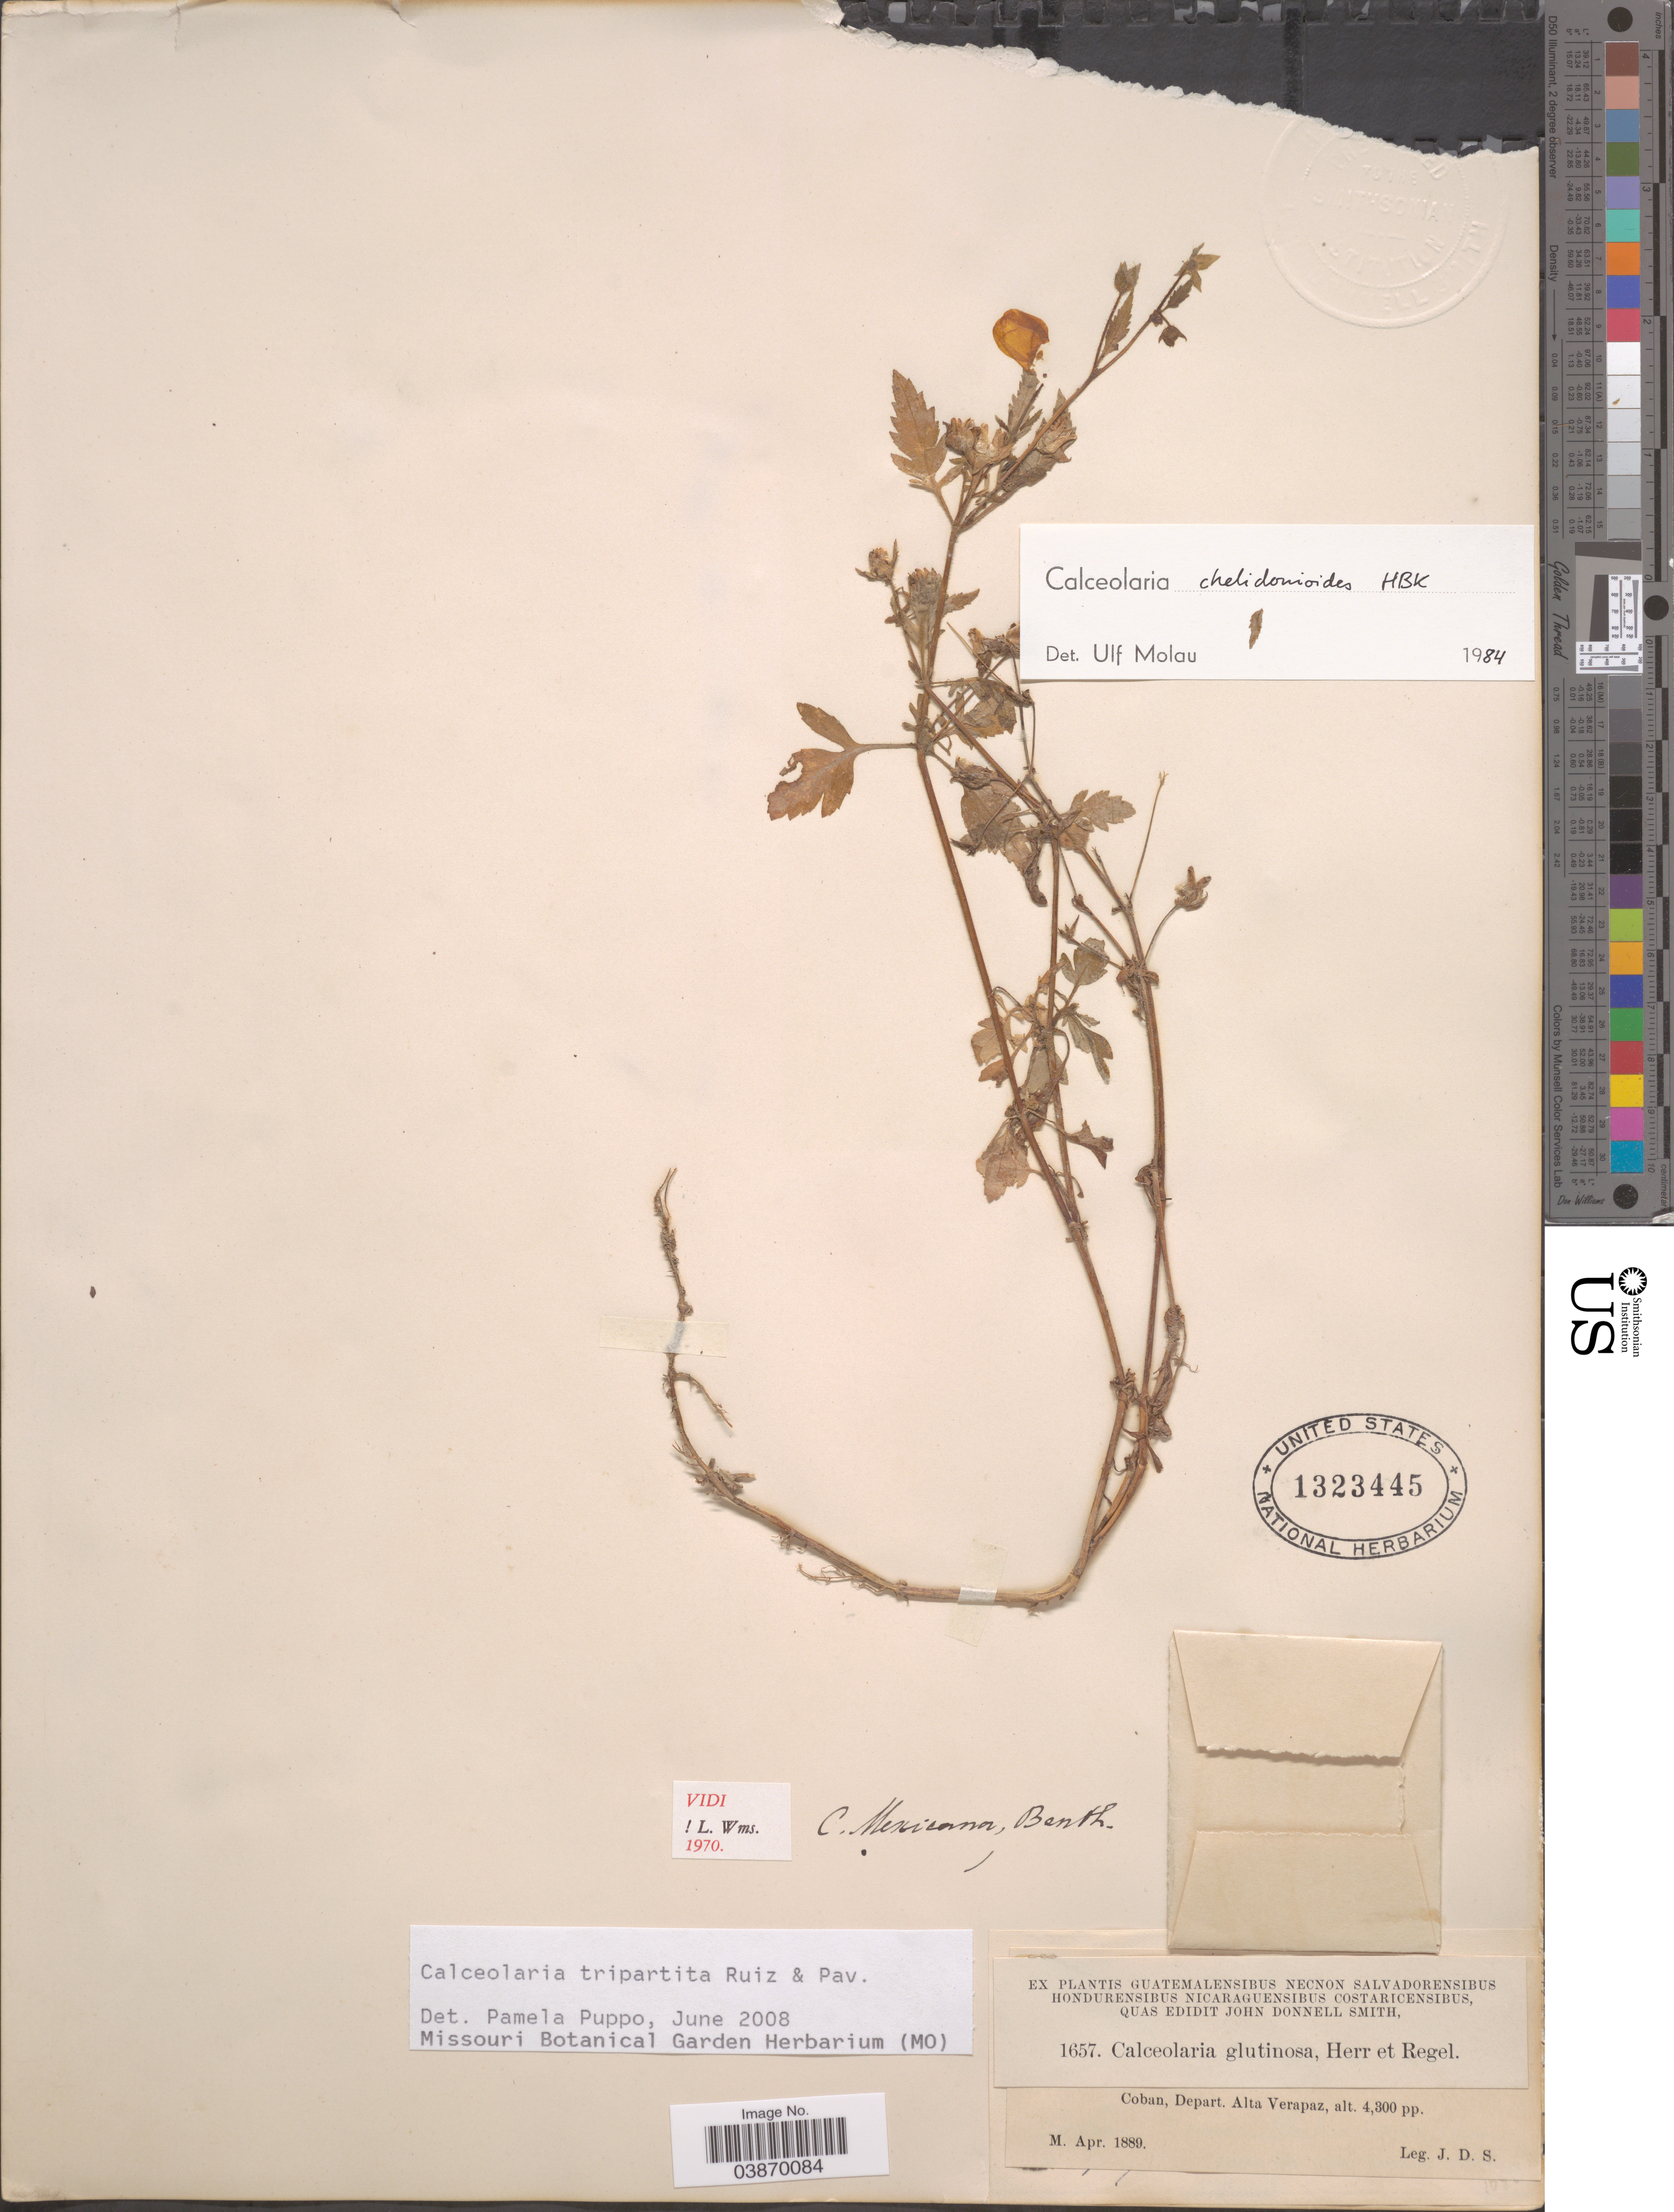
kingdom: Plantae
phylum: Tracheophyta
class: Magnoliopsida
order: Lamiales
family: Calceolariaceae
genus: Calceolaria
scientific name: Calceolaria tripartita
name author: Ruiz & Pav.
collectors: J. Donnell Smith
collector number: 1657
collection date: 1889-04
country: Guatemala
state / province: Alta Verapaz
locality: Coban, Depart. Alta Verapaz.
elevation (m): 1311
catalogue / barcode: US 1323445